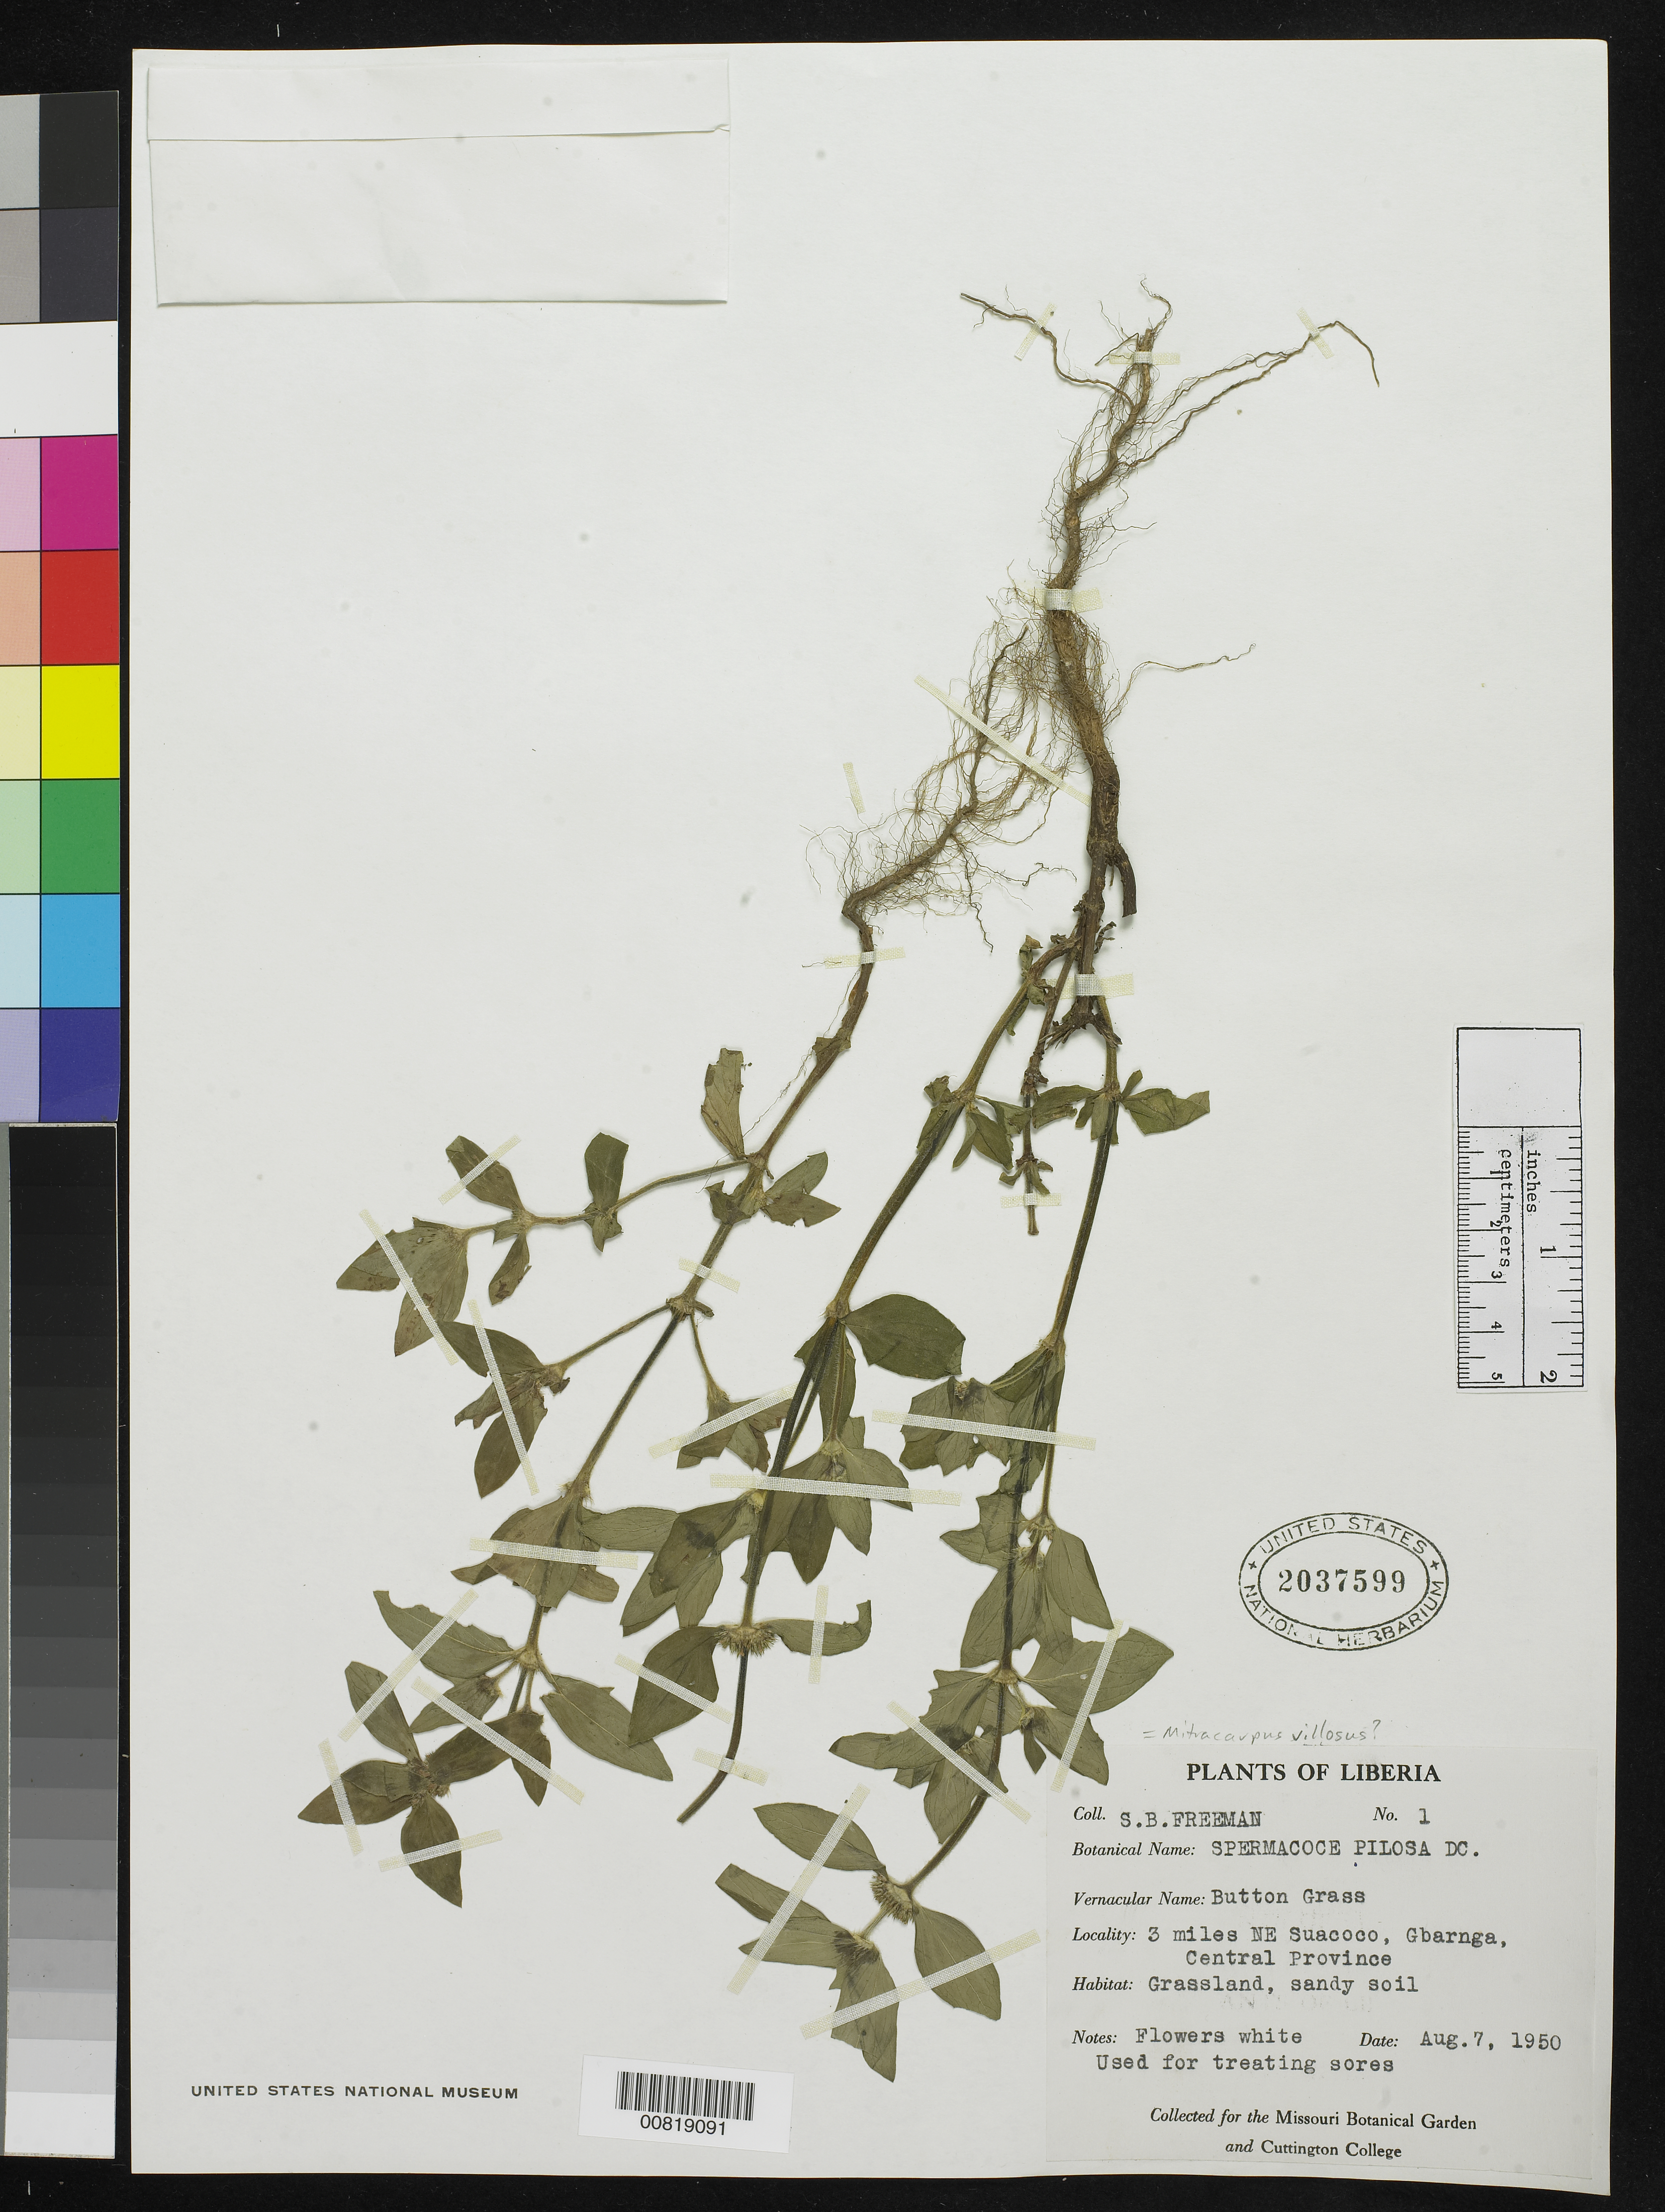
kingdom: Plantae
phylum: Tracheophyta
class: Magnoliopsida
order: Gentianales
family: Rubiaceae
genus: Spermacoce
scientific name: Spermacoce pilosa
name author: DC.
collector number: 1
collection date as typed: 7 Aug 1950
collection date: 1950-08-07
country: Liberia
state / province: Bong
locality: Central Province: Gbarnga, 3 miles NE of Suacoco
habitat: Grassland; sandy soil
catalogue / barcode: US 2037599